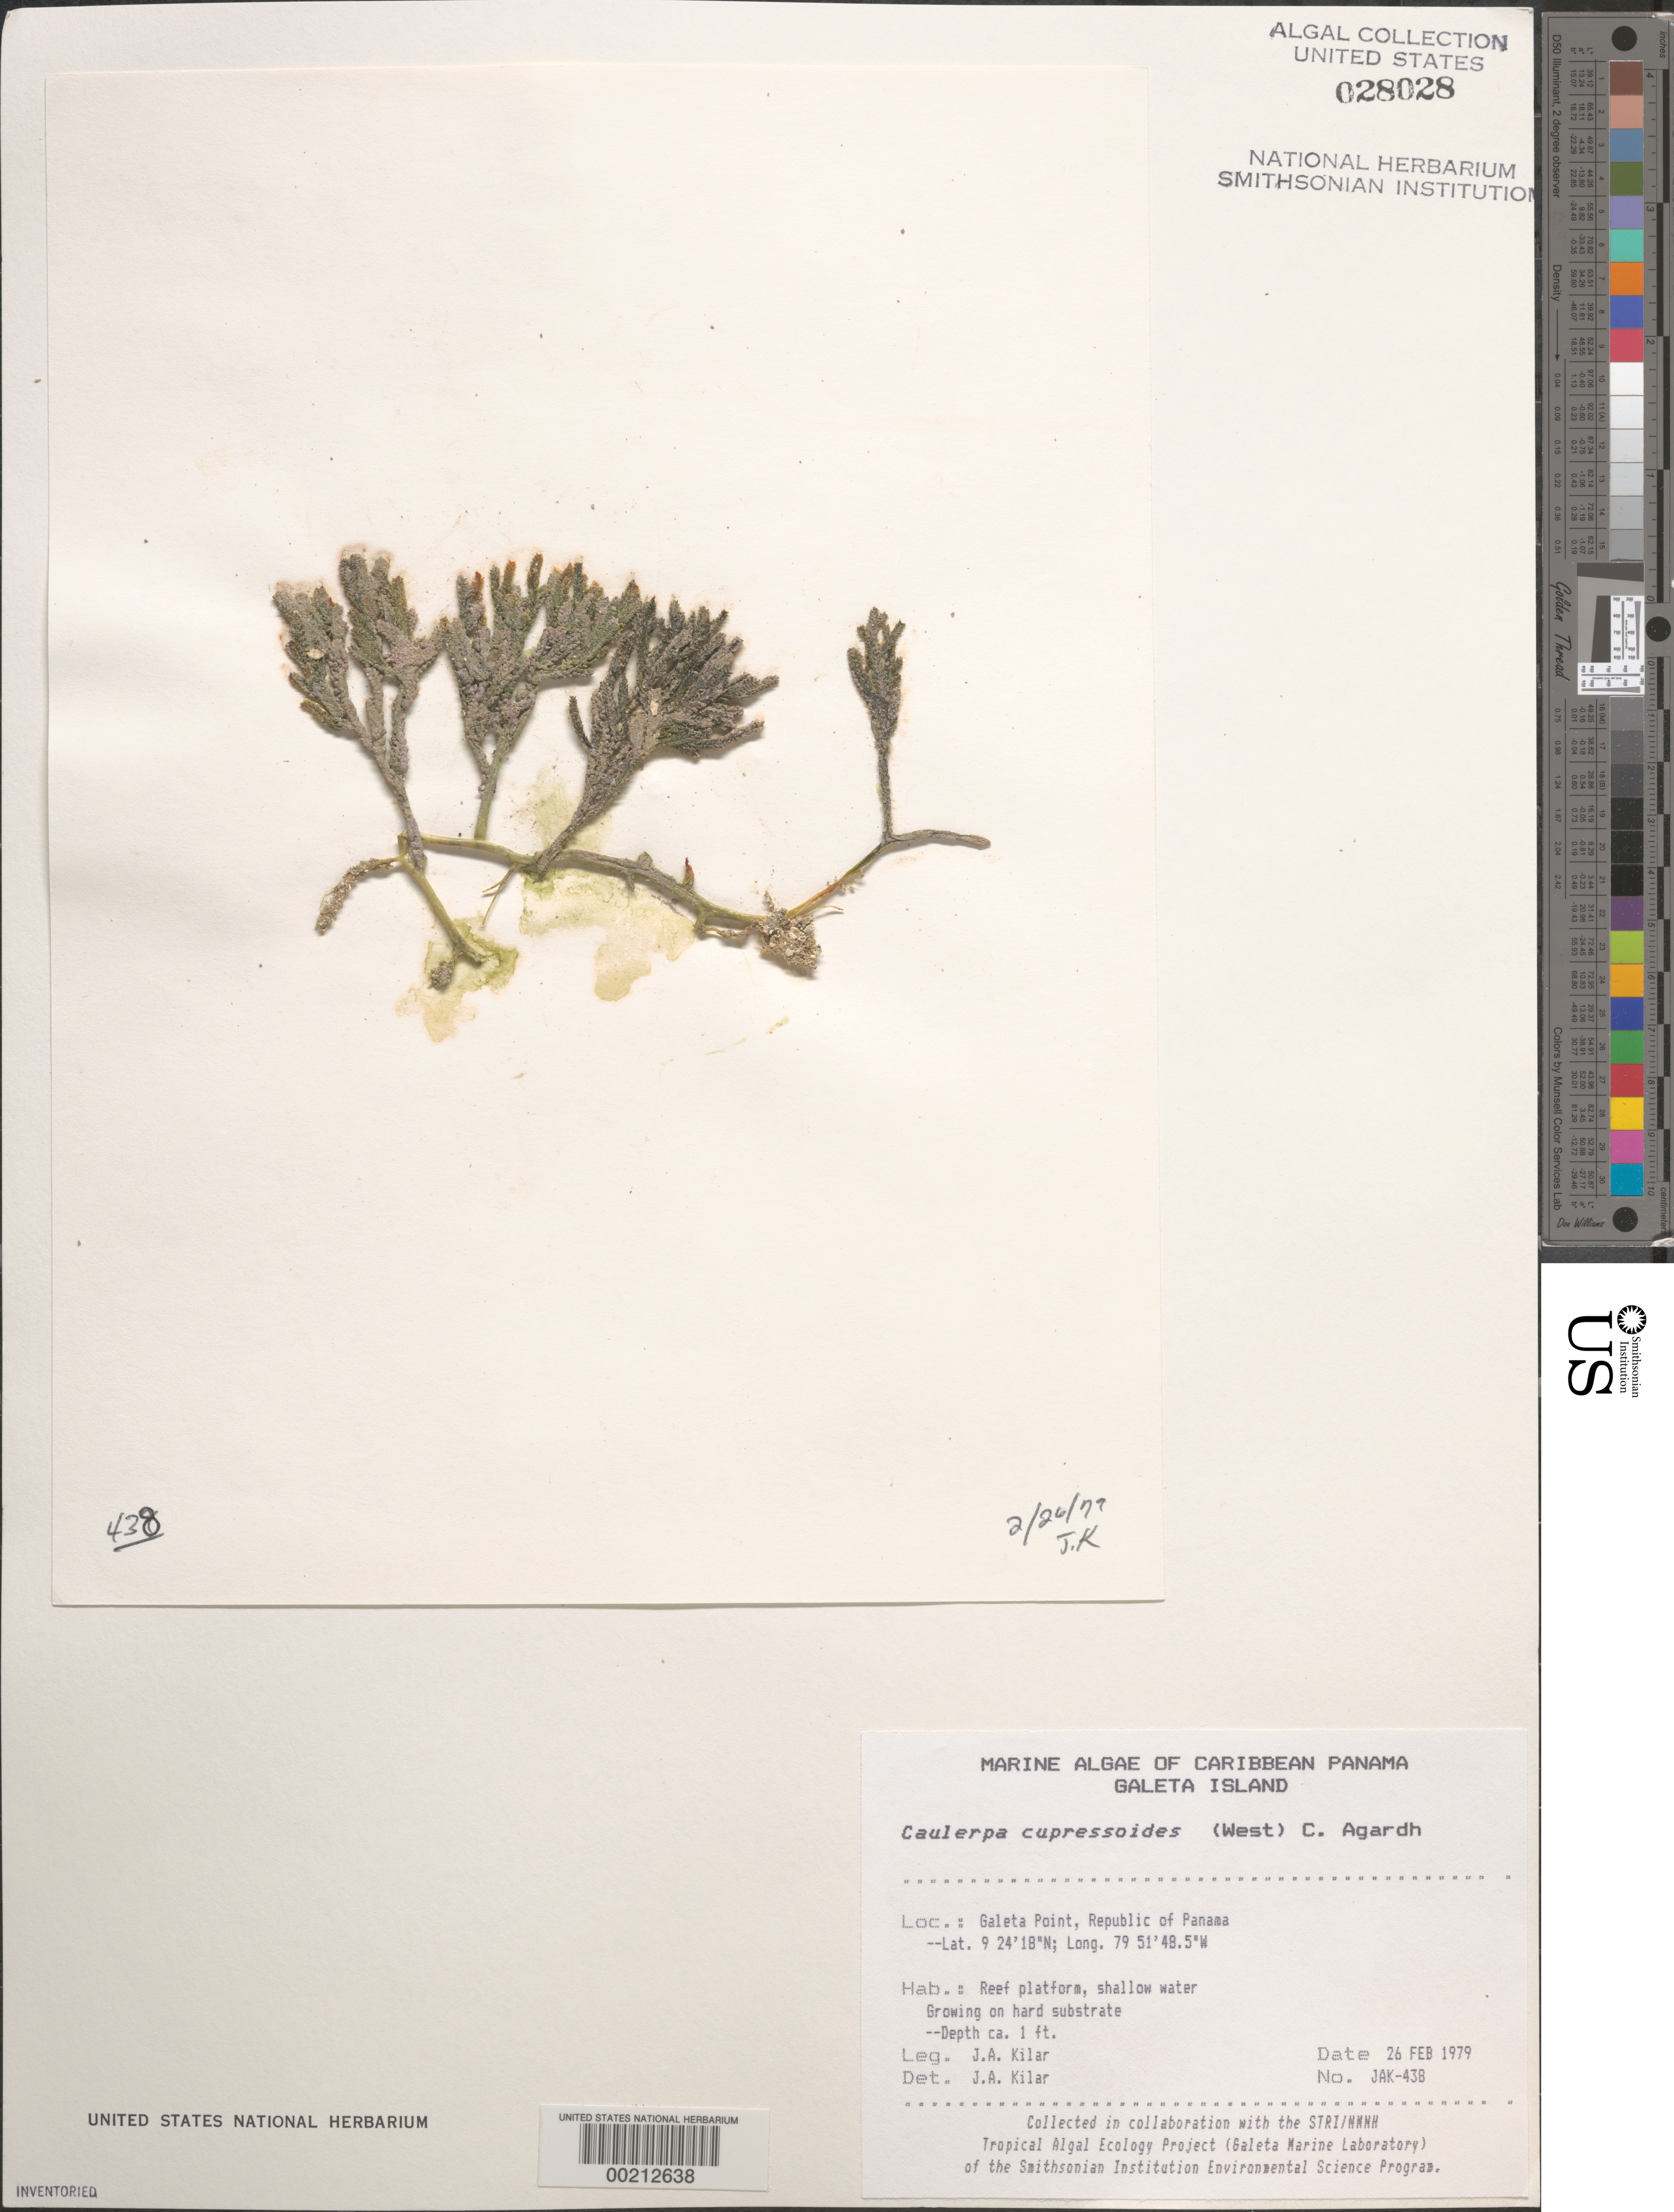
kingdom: Plantae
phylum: Chlorophyta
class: Ulvophyceae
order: Bryopsidales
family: Caulerpaceae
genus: Caulerpa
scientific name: Caulerpa cupressoides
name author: (Vahl) C. Agardh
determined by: Kilar, J. A.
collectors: J. A. Kilar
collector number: JAK-438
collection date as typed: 26 Feb 1979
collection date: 1979-02-26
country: Panama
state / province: Colón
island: Galeta Island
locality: Galeta Point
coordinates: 9 24' 18" N, 79 51' 48.5" W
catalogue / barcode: US 28028